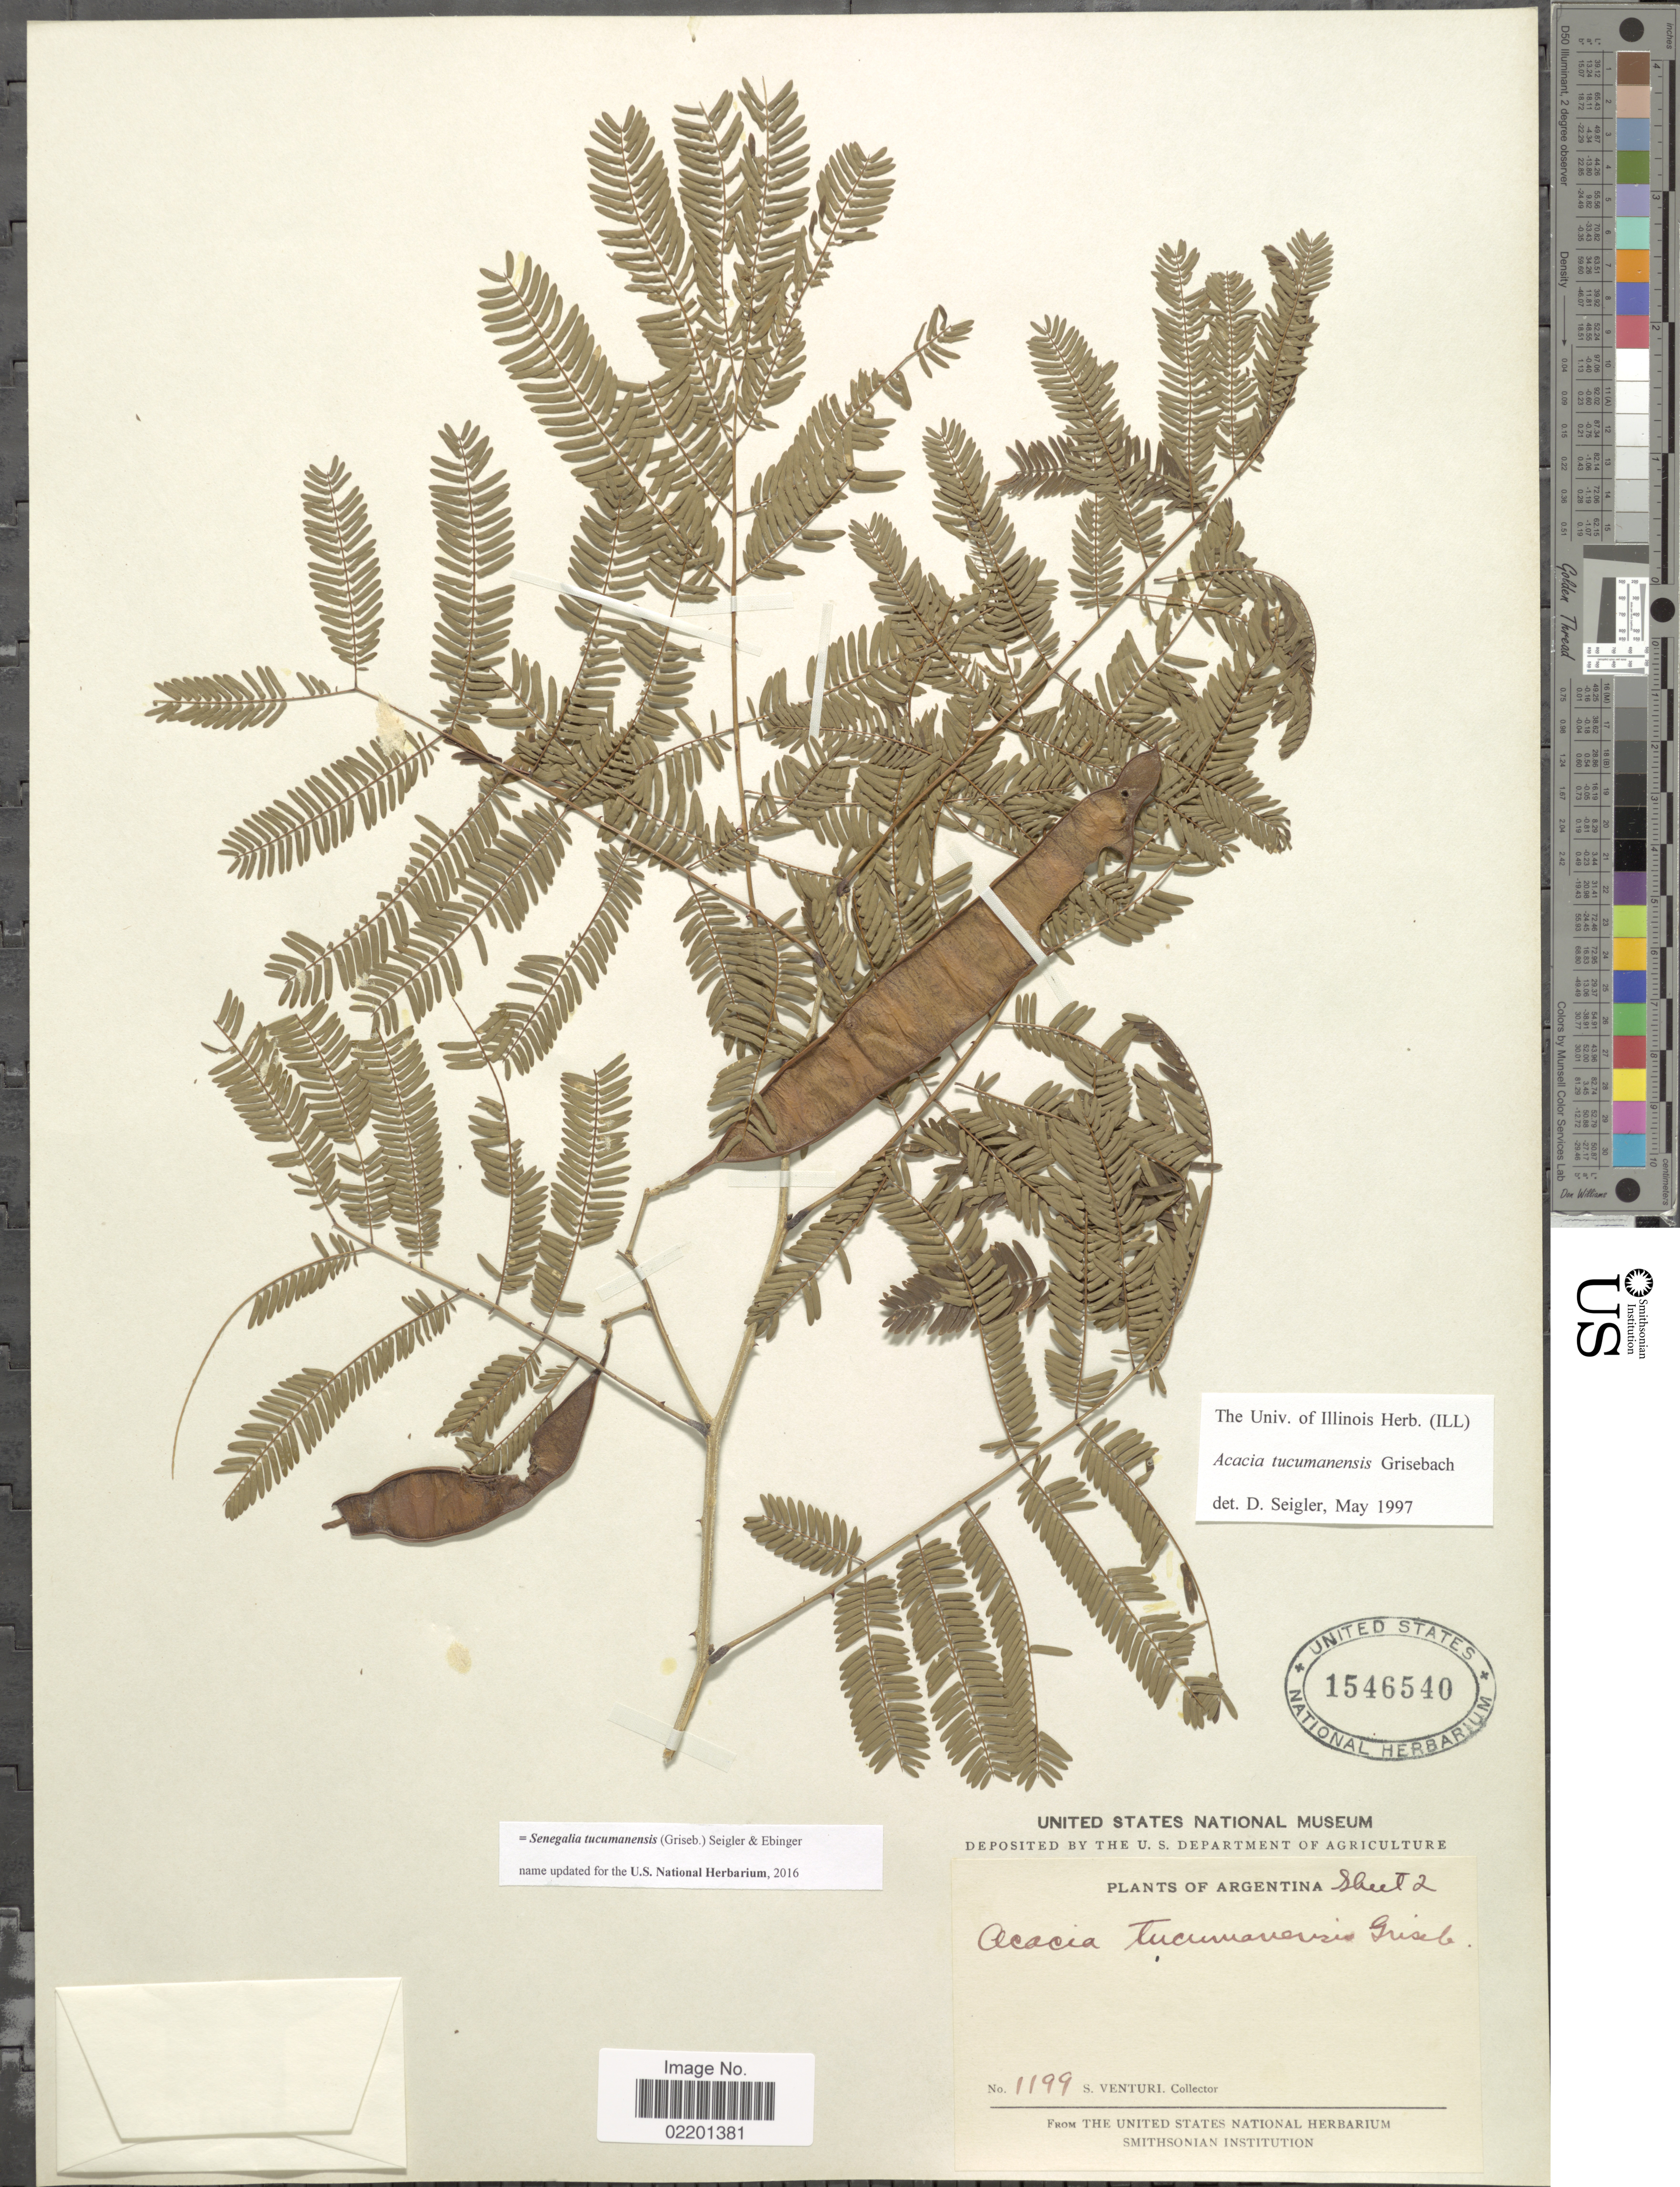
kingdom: Plantae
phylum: Tracheophyta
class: Magnoliopsida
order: Fabales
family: Fabaceae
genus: Senegalia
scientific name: Senegalia tucumanensis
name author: (Griseb.) Seigler & Ebinger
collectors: S. Venturi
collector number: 1199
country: Argentina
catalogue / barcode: US 1546540